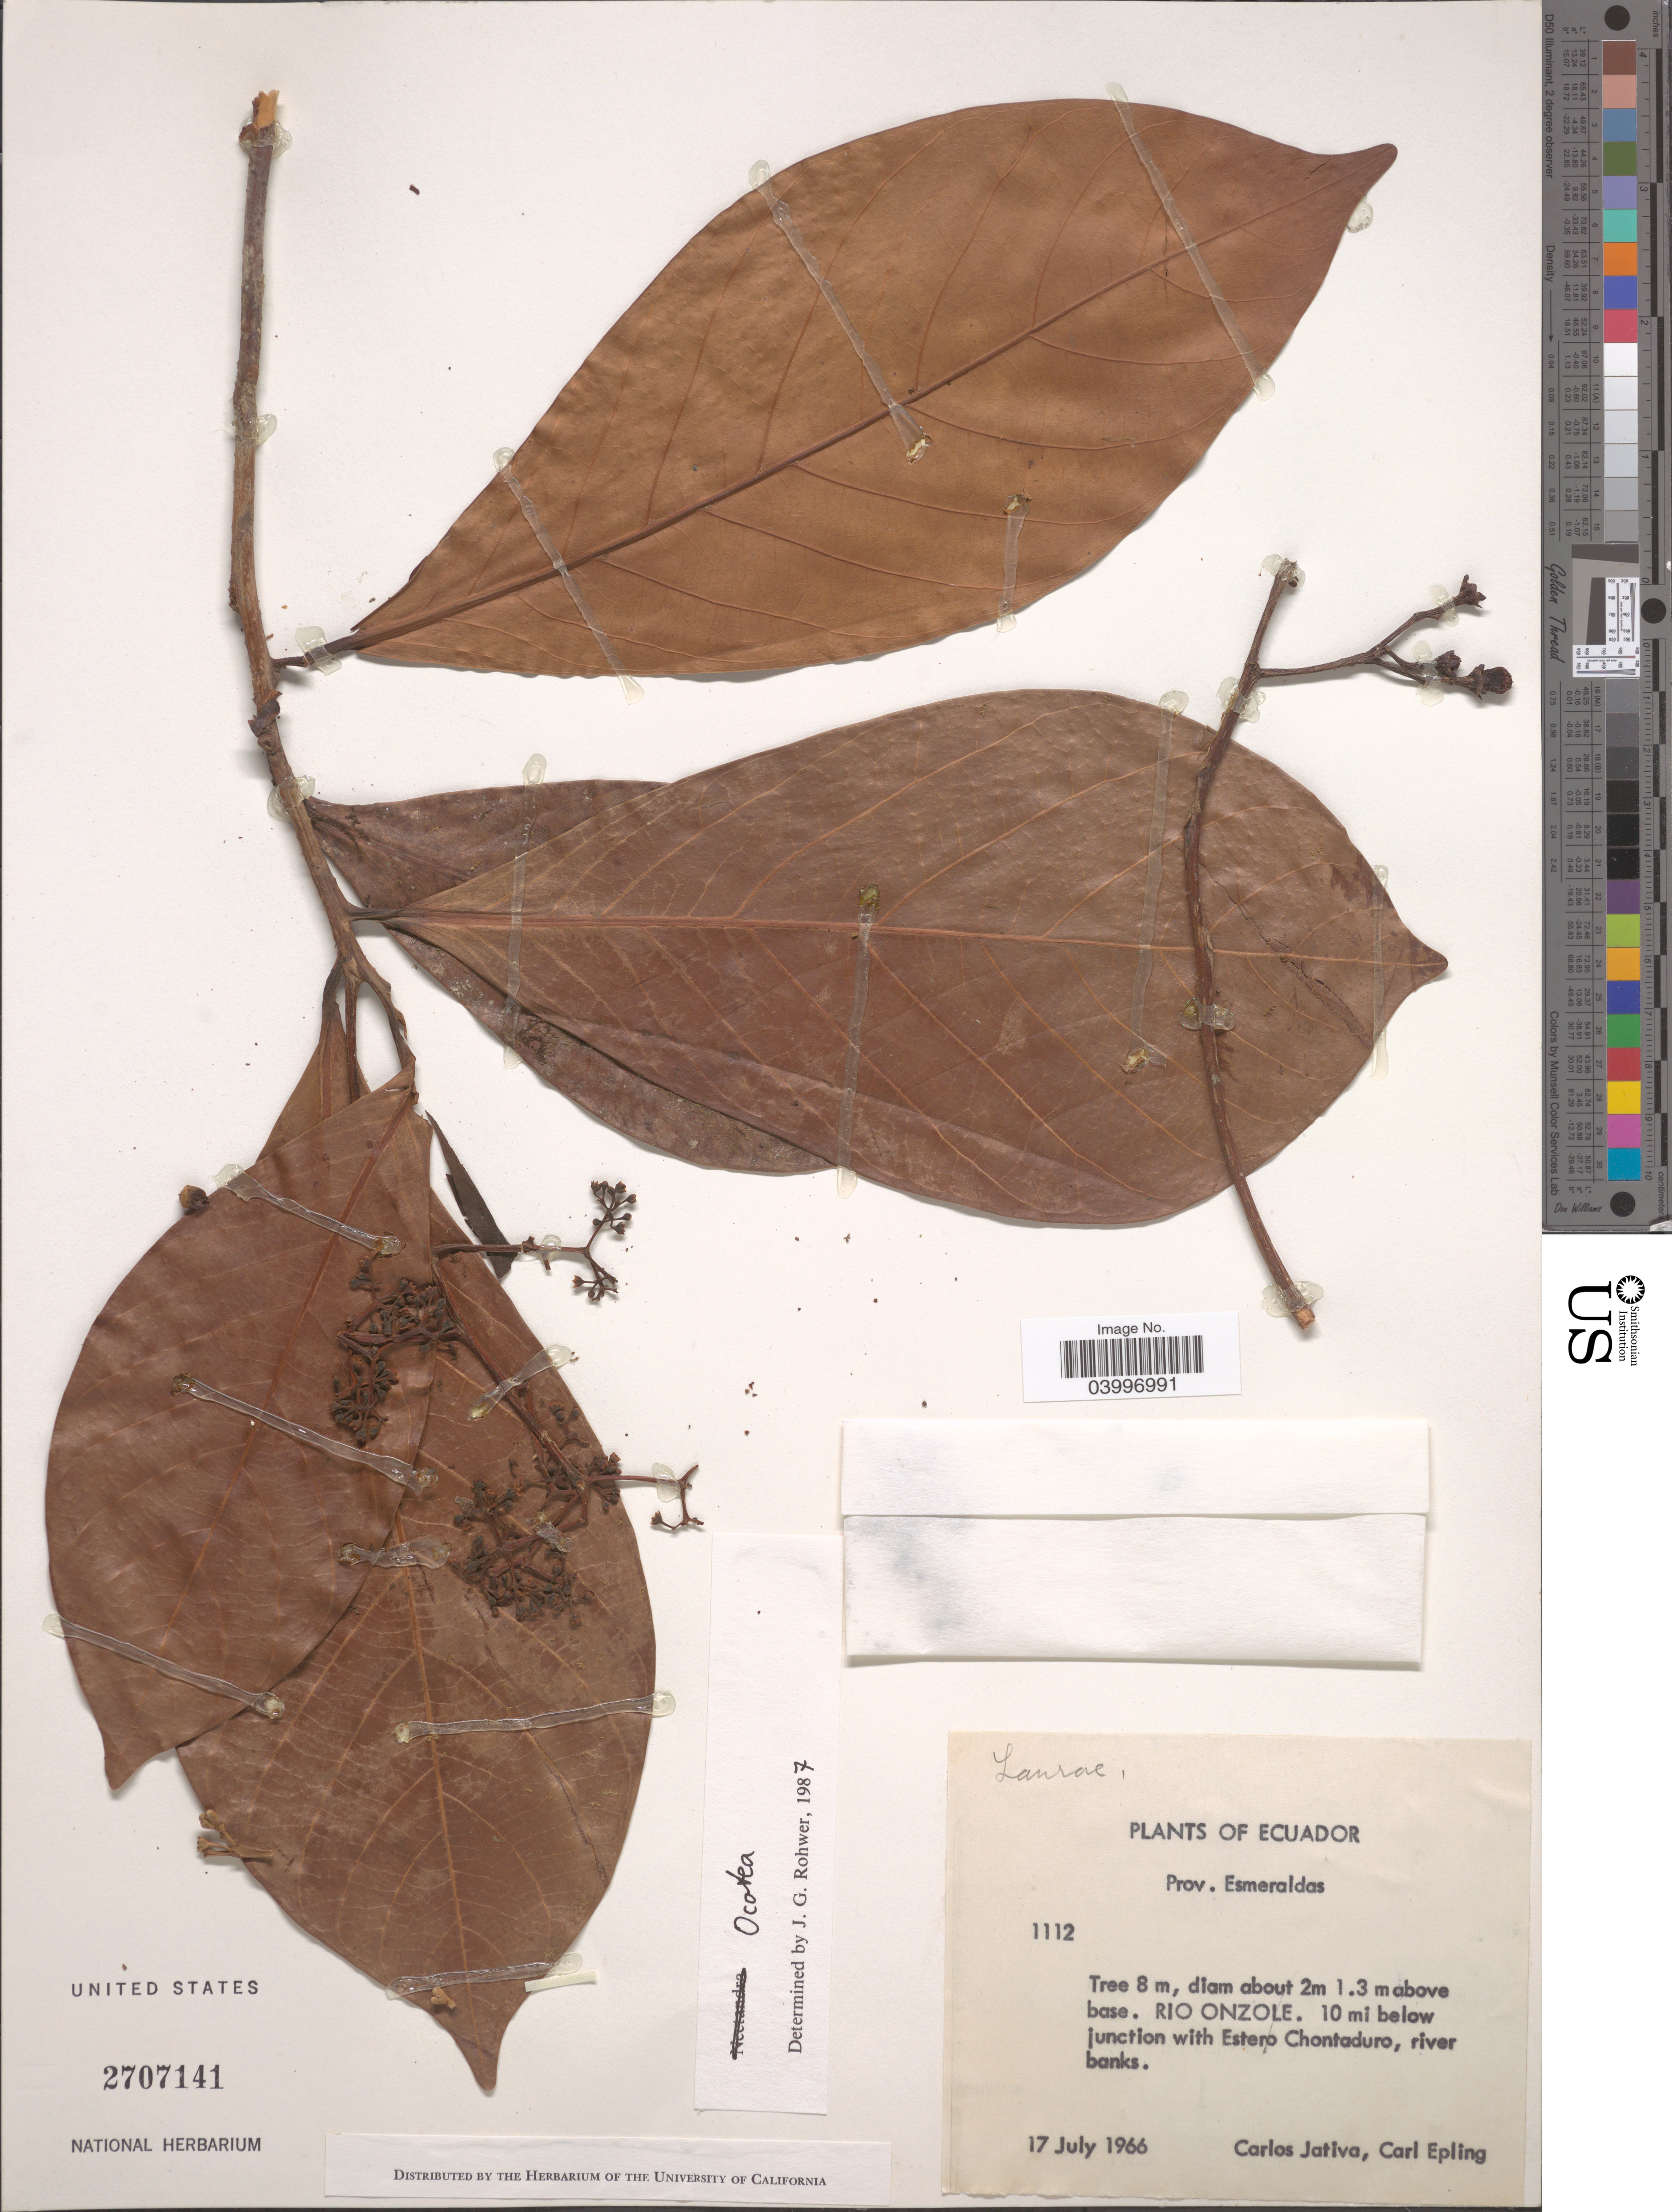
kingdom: Plantae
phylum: Tracheophyta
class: Magnoliopsida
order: Laurales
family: Lauraceae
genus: Ocotea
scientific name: Ocotea sp.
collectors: C. D. Játiva & C. C. Epling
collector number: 1112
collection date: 1966-07-17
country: Ecuador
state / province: Esmeraldas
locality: Rio Onzole. 10 mi below junction with Estero Chontaduro, river banks.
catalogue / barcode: US 2707141